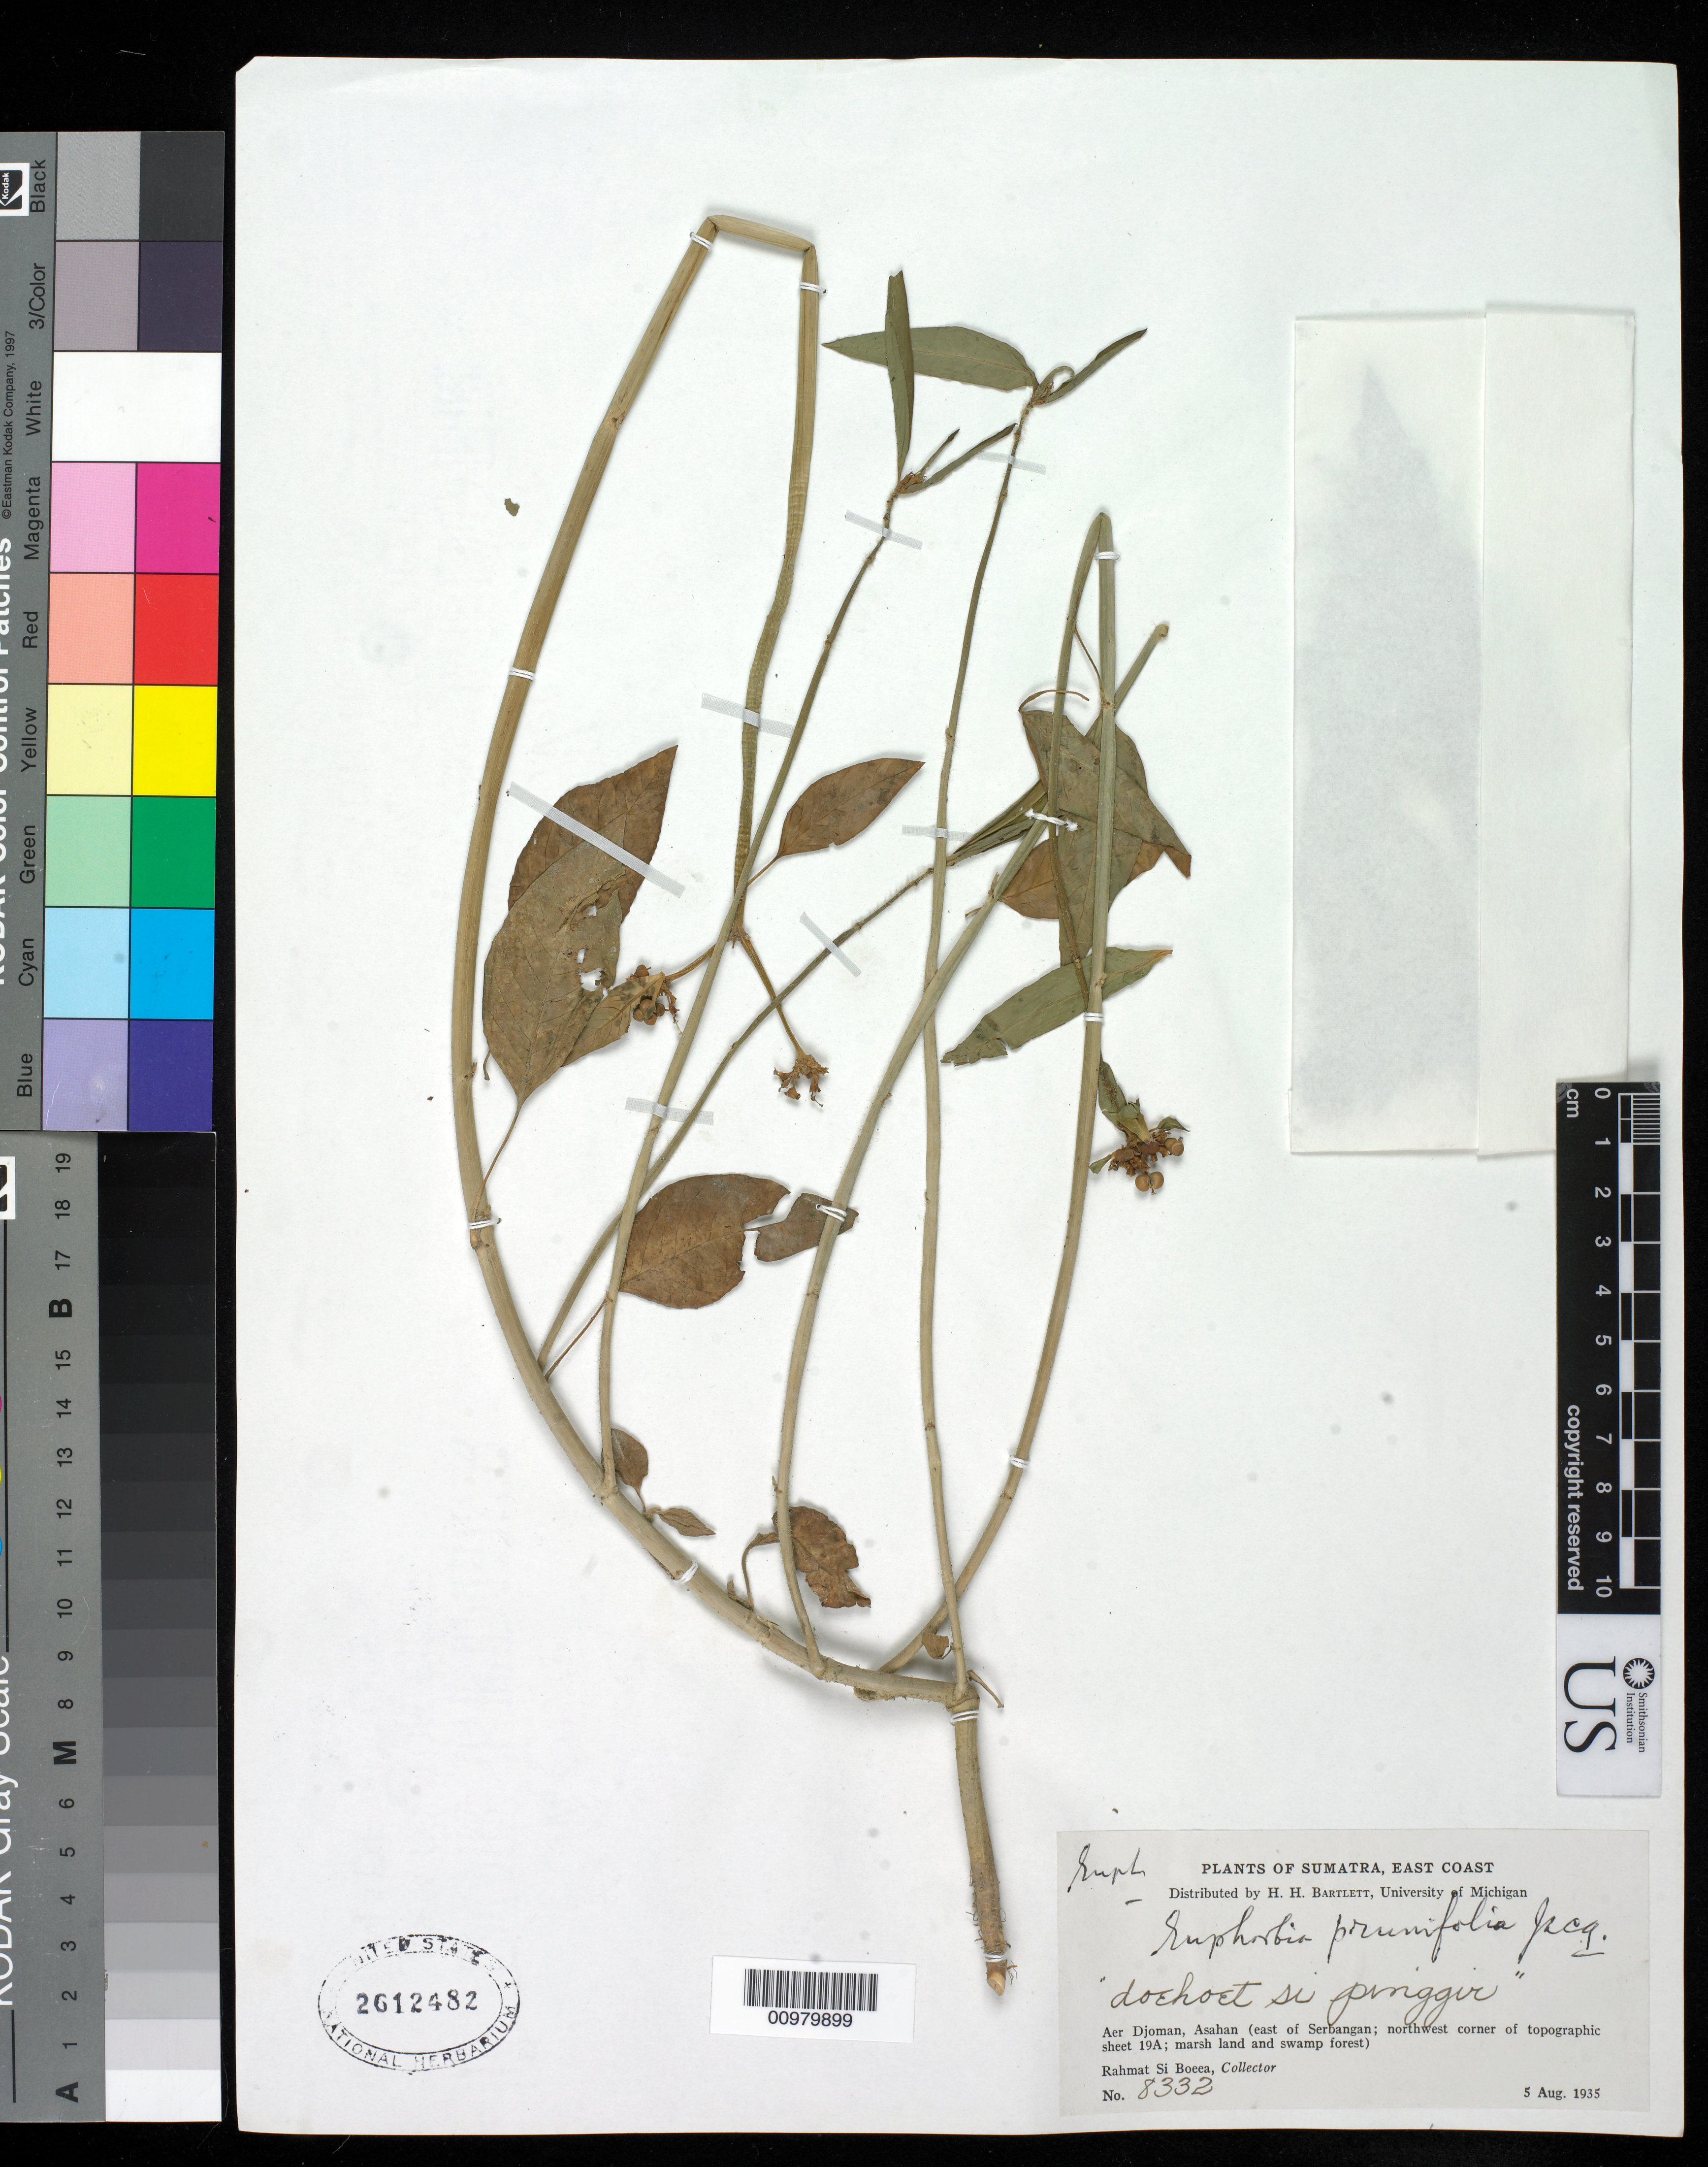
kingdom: Plantae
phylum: Tracheophyta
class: Magnoliopsida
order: Malpighiales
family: Euphorbiaceae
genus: Euphorbia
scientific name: Euphorbia heterophylla var. heterophylla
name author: L.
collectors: Rahmat Si Boeea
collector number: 8332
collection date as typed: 05 Aug 1935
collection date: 1935-08-05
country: Indonesia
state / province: Sumatra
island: Sumatra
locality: Sumatra, East Coast, Asahan (east of Serbangan), Aer Djoman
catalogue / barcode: US 2612482